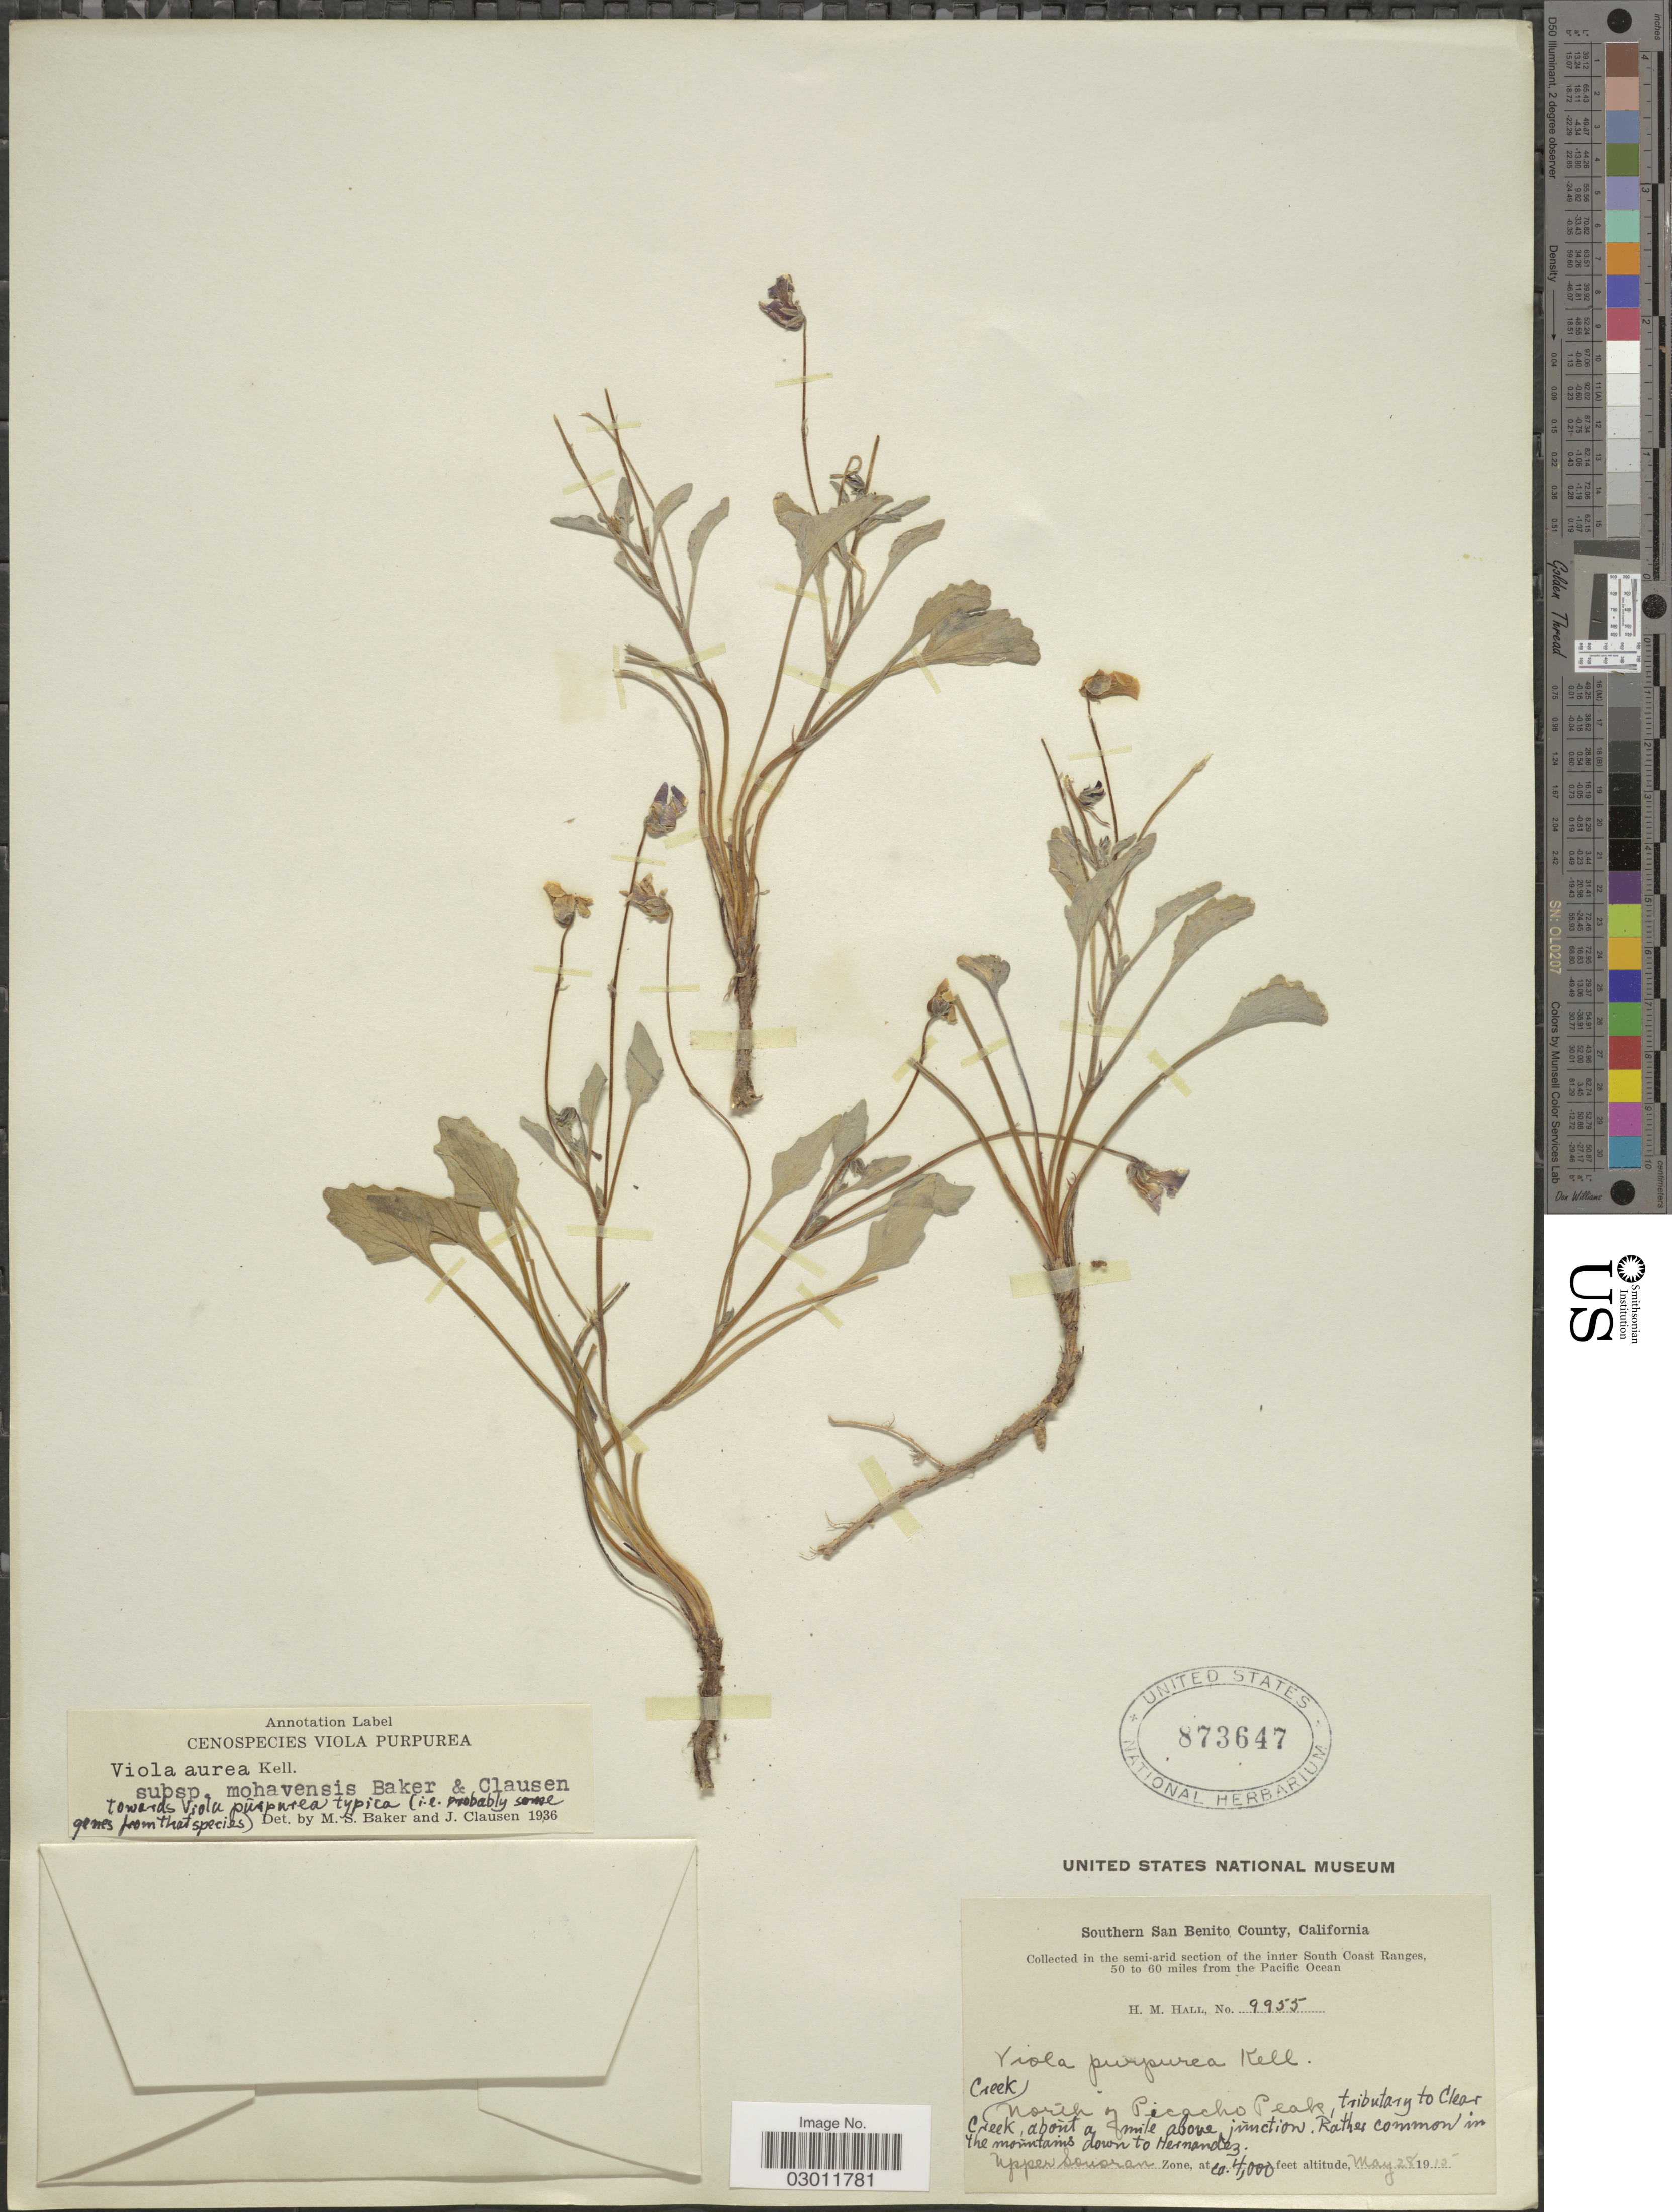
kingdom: Plantae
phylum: Tracheophyta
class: Magnoliopsida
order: Malpighiales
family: Violaceae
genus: Viola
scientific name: Viola aurea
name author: Kellogg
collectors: H. M. Hall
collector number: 9955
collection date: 1915-05-28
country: United States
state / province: California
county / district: San Benito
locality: Southern San Benito County. Semi-arid section of the inner South Coast Ranges, 50 to 60 miles from the Pacific Ocean. Creek north of Picacho Peak, tributary to Clear Creek, aboùt a mile above júnction. In the mountains down to Hernandez.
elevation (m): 1219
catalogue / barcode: US 873647